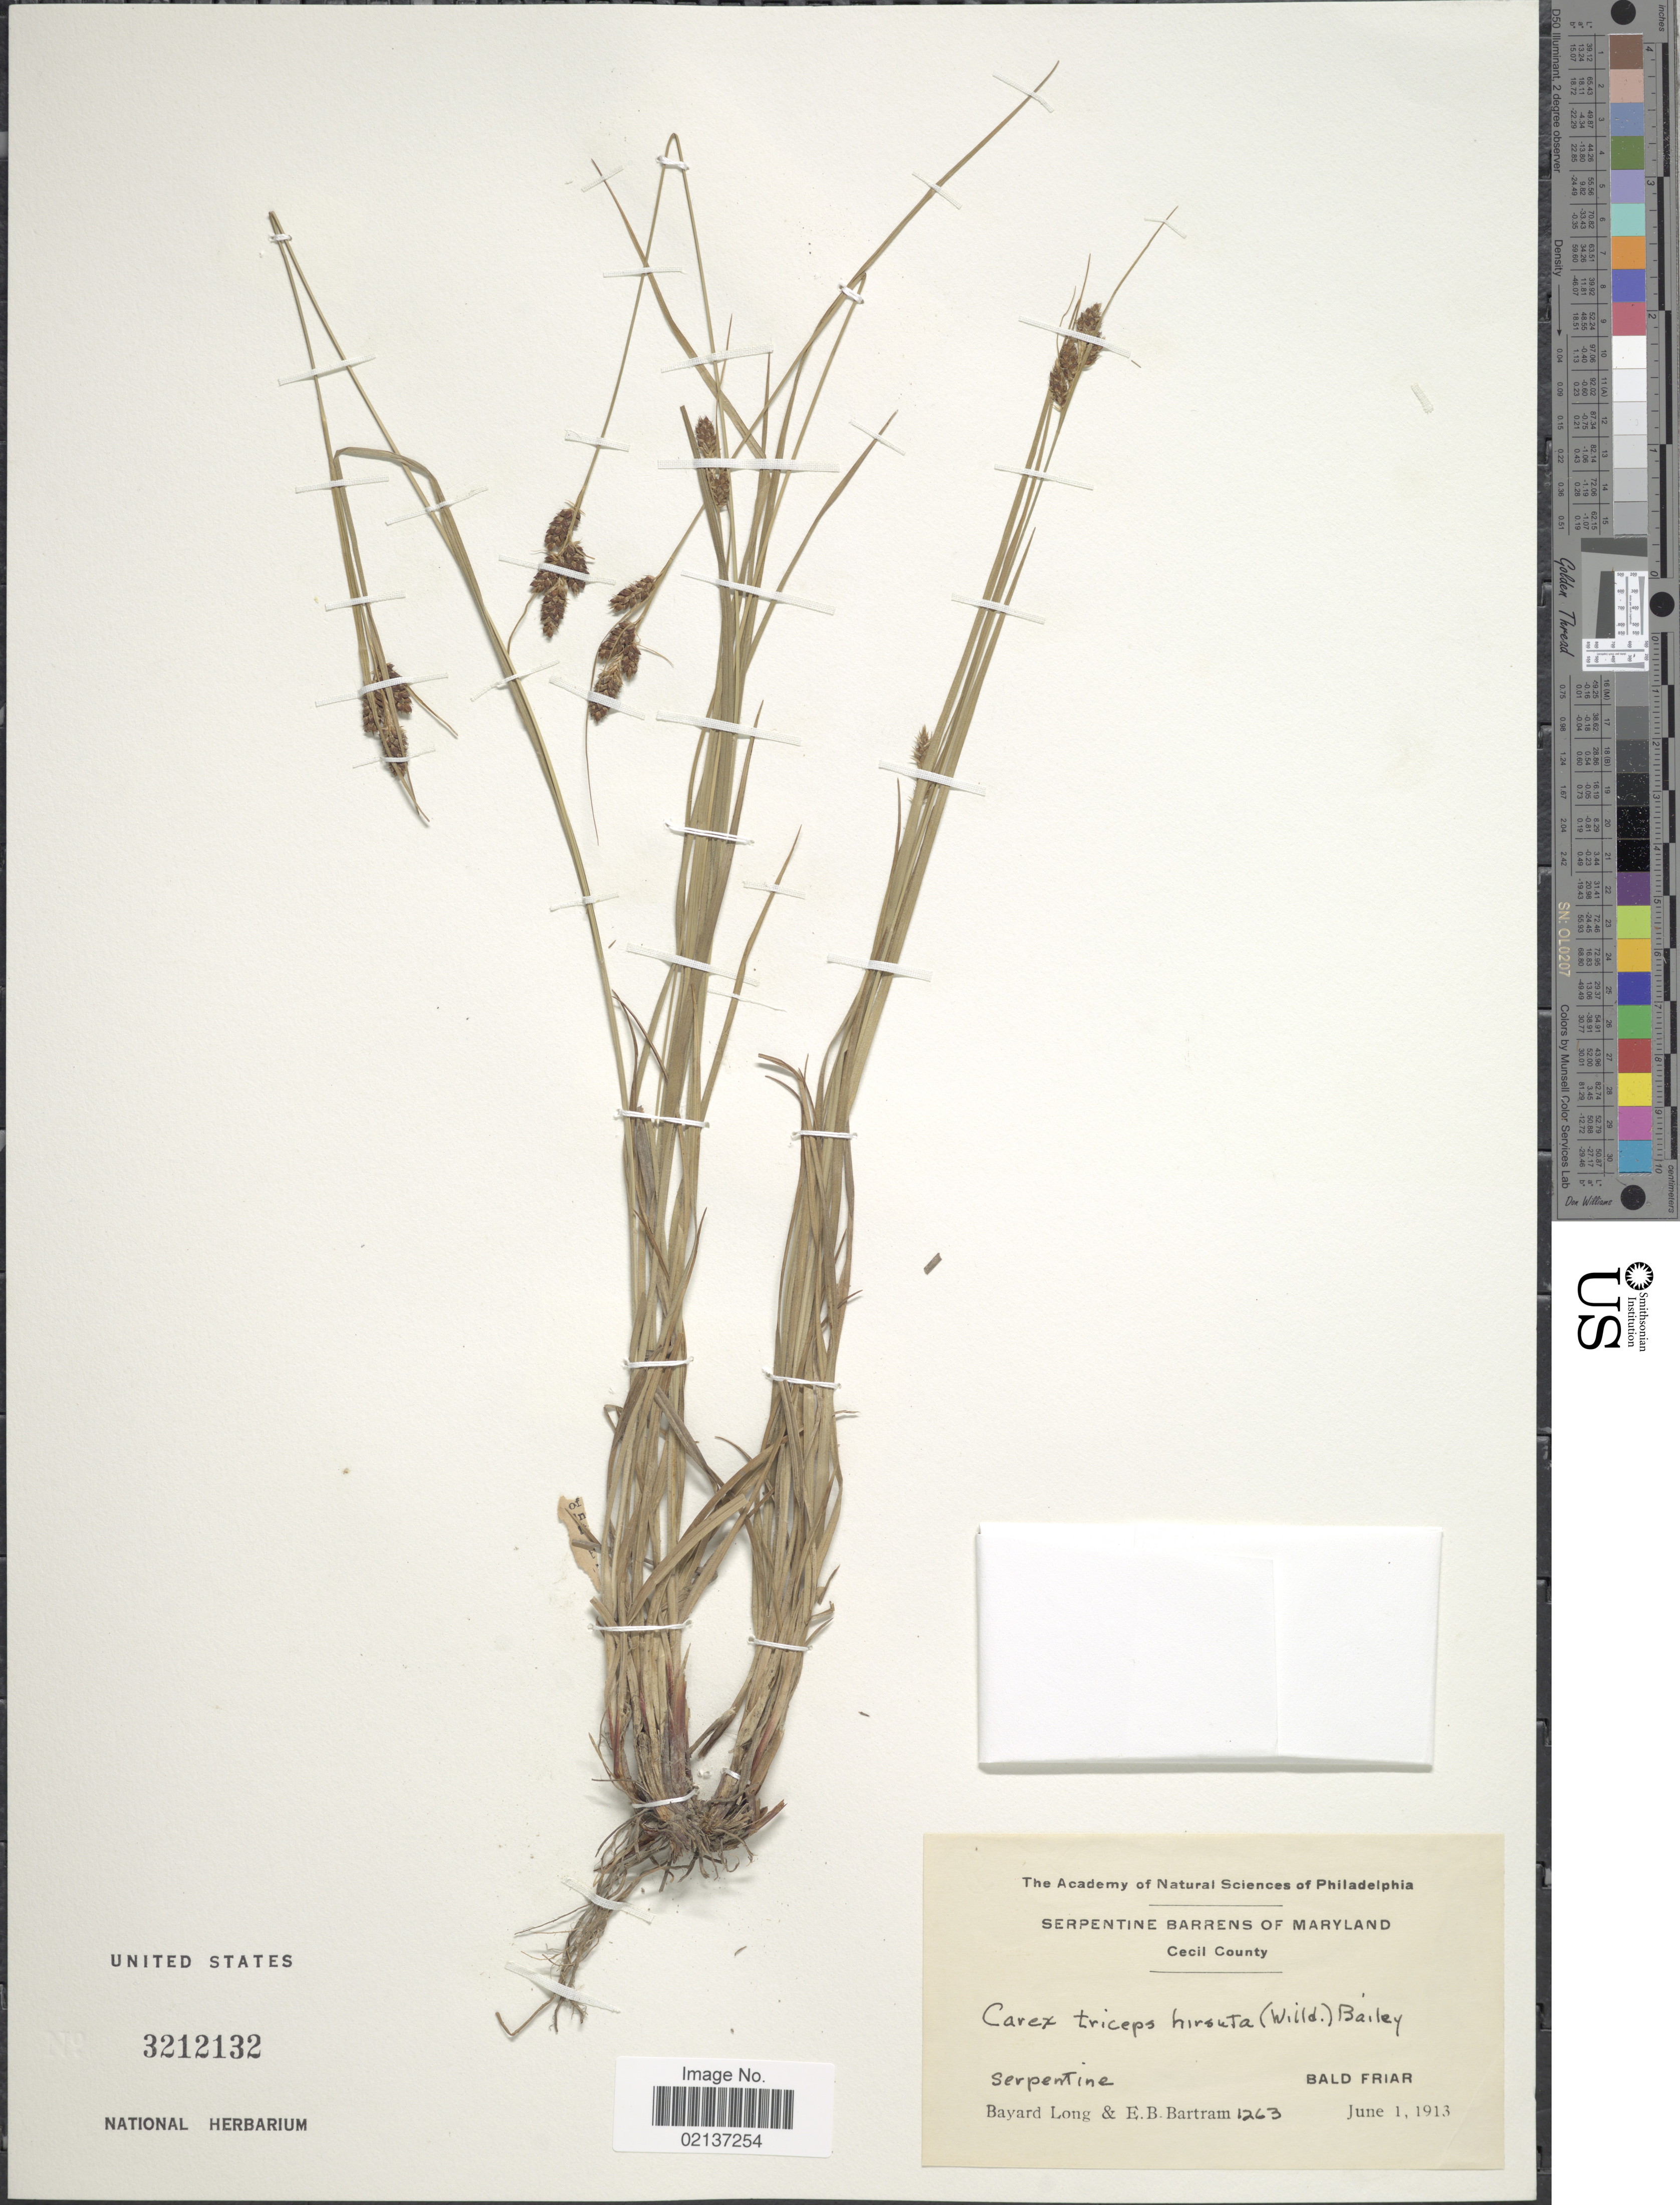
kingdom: Plantae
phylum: Tracheophyta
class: Liliopsida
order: Poales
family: Cyperaceae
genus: Carex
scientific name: Carex hirsutella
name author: Mack.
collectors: B. Long & E. B. Bartram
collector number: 1263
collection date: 1913-06-01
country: United States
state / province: Maryland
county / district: Cecil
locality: Serpentine Barrens, Cecil County, Bald Friar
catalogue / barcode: US 3212132